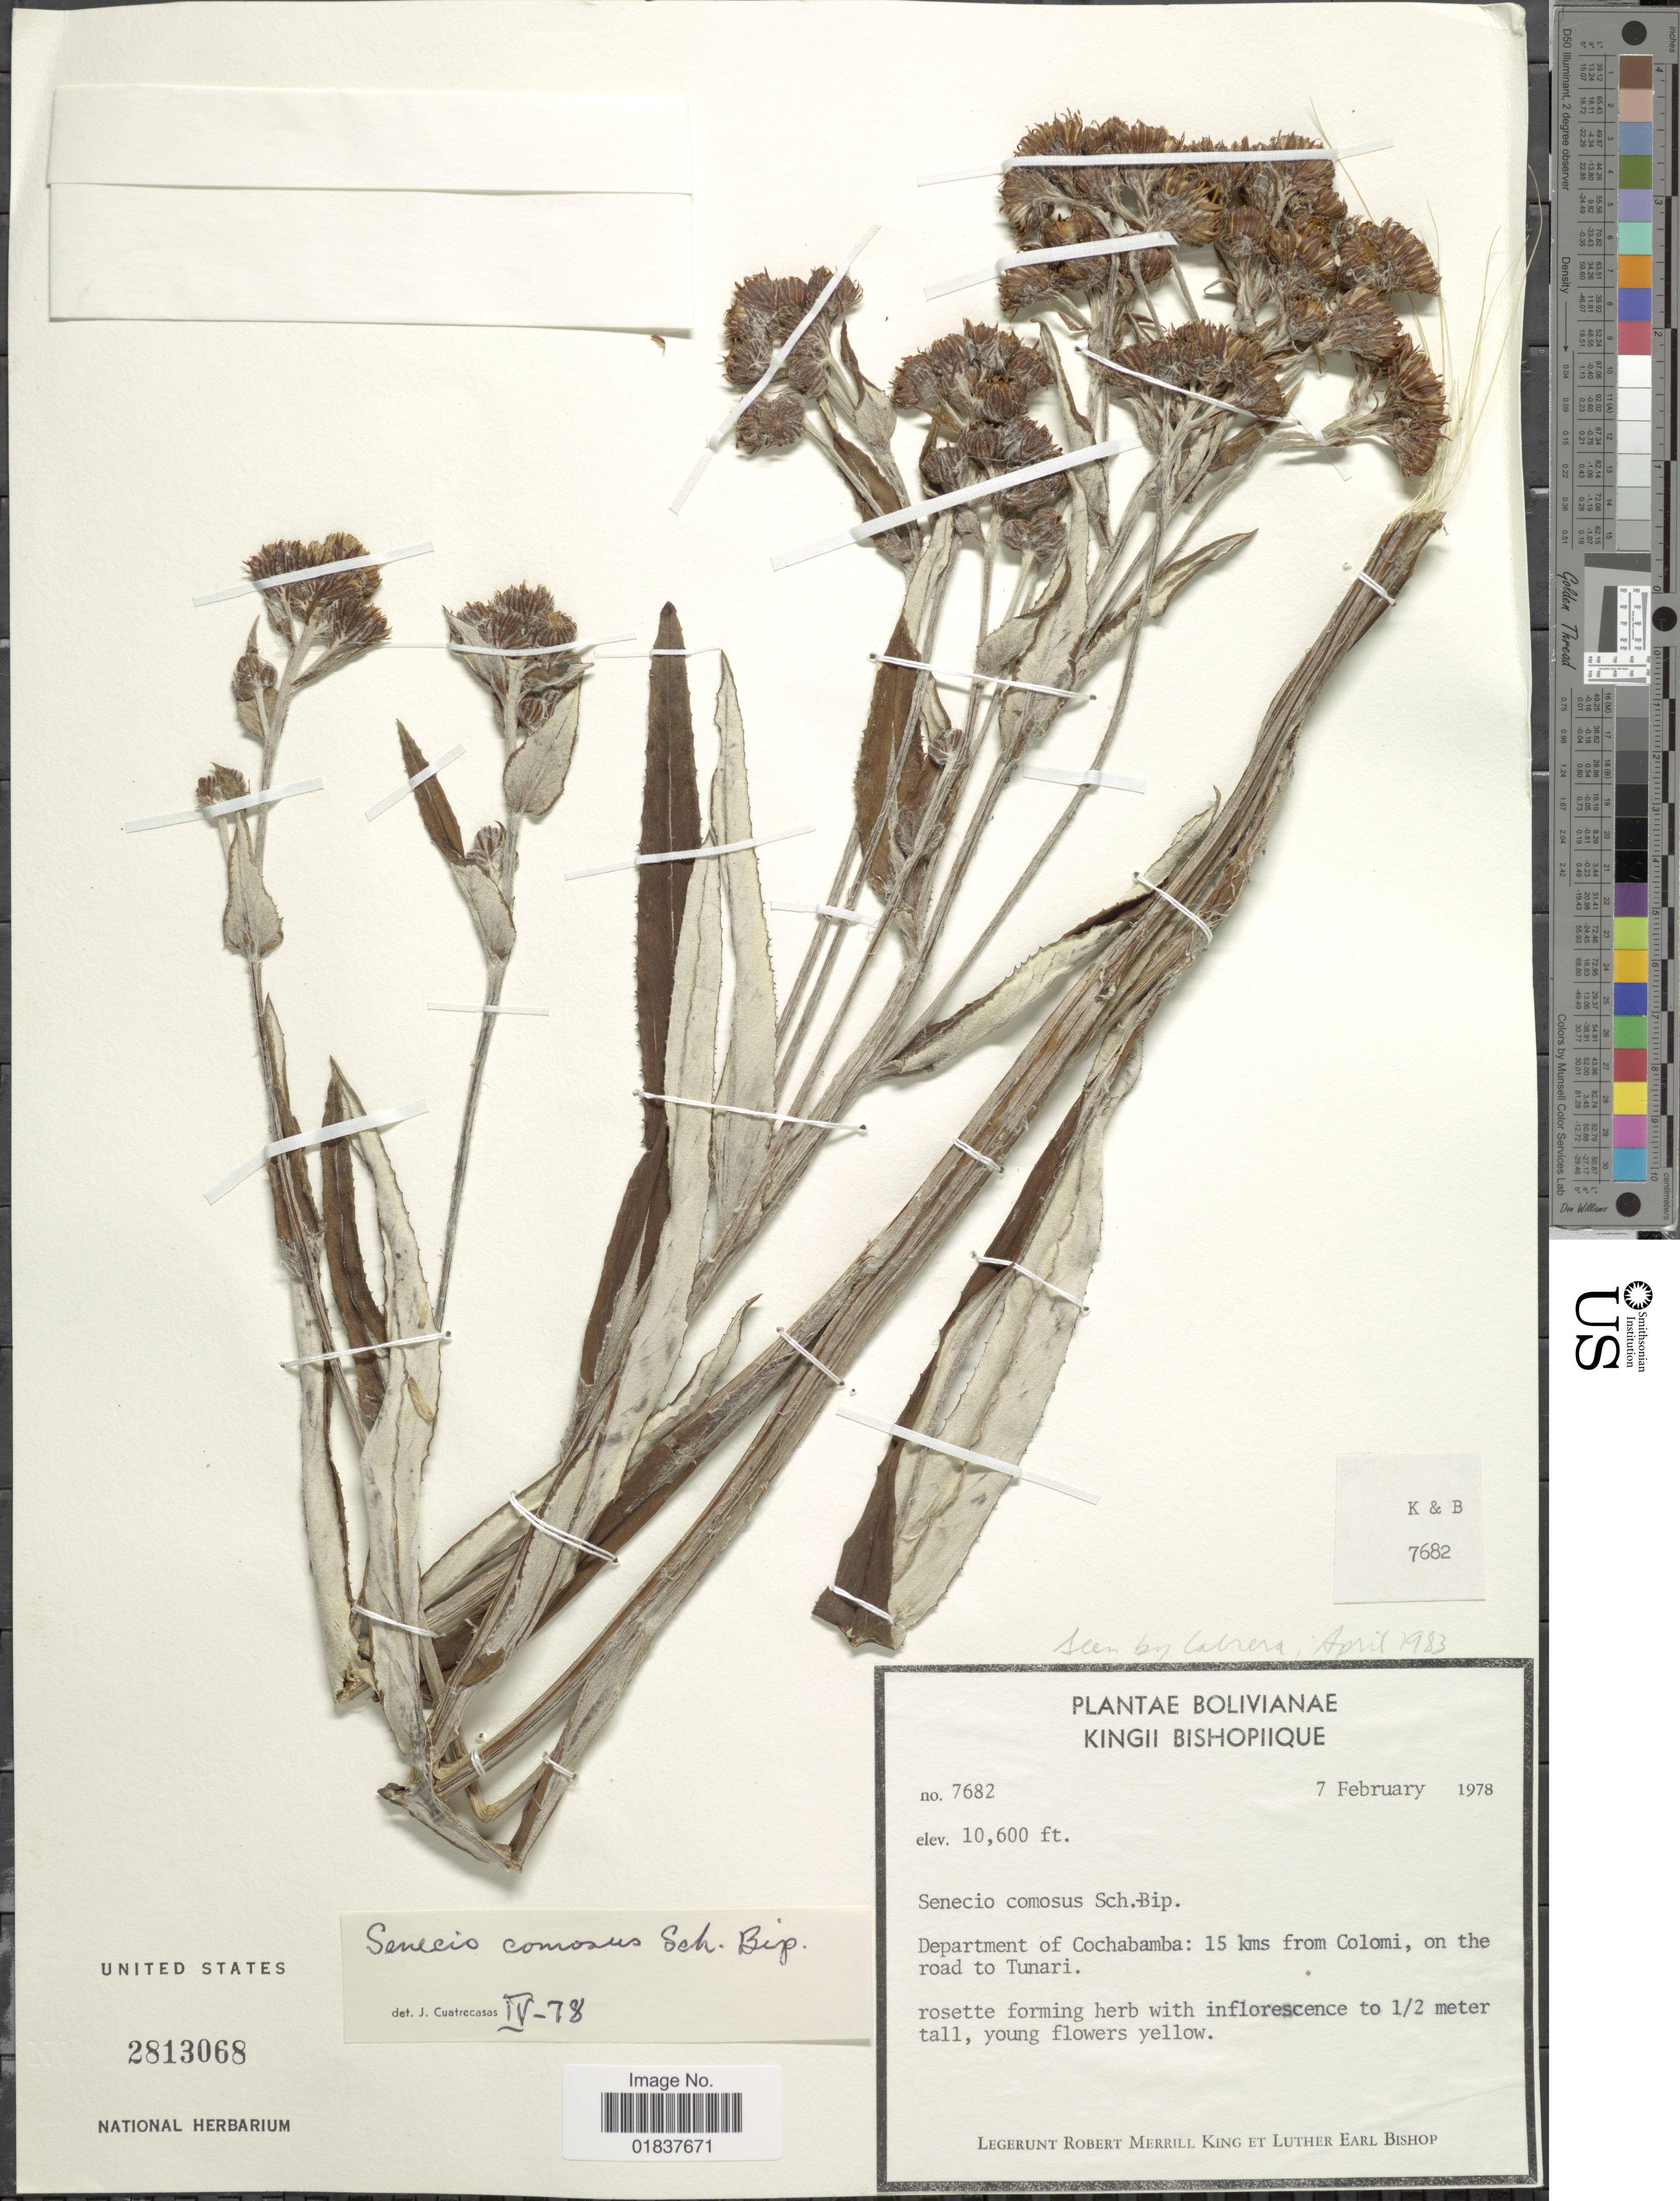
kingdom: Plantae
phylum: Tracheophyta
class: Magnoliopsida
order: Asterales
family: Asteraceae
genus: Senecio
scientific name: Senecio comosus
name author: Sch. Bip.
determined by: Salomon, Luciana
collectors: R. M. King & L. E. Bishop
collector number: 7682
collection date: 1978-02-07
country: Bolivia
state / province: Cochabamba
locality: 15 kms from Colomi, on the road to Tunari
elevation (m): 3231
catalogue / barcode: US 2813068